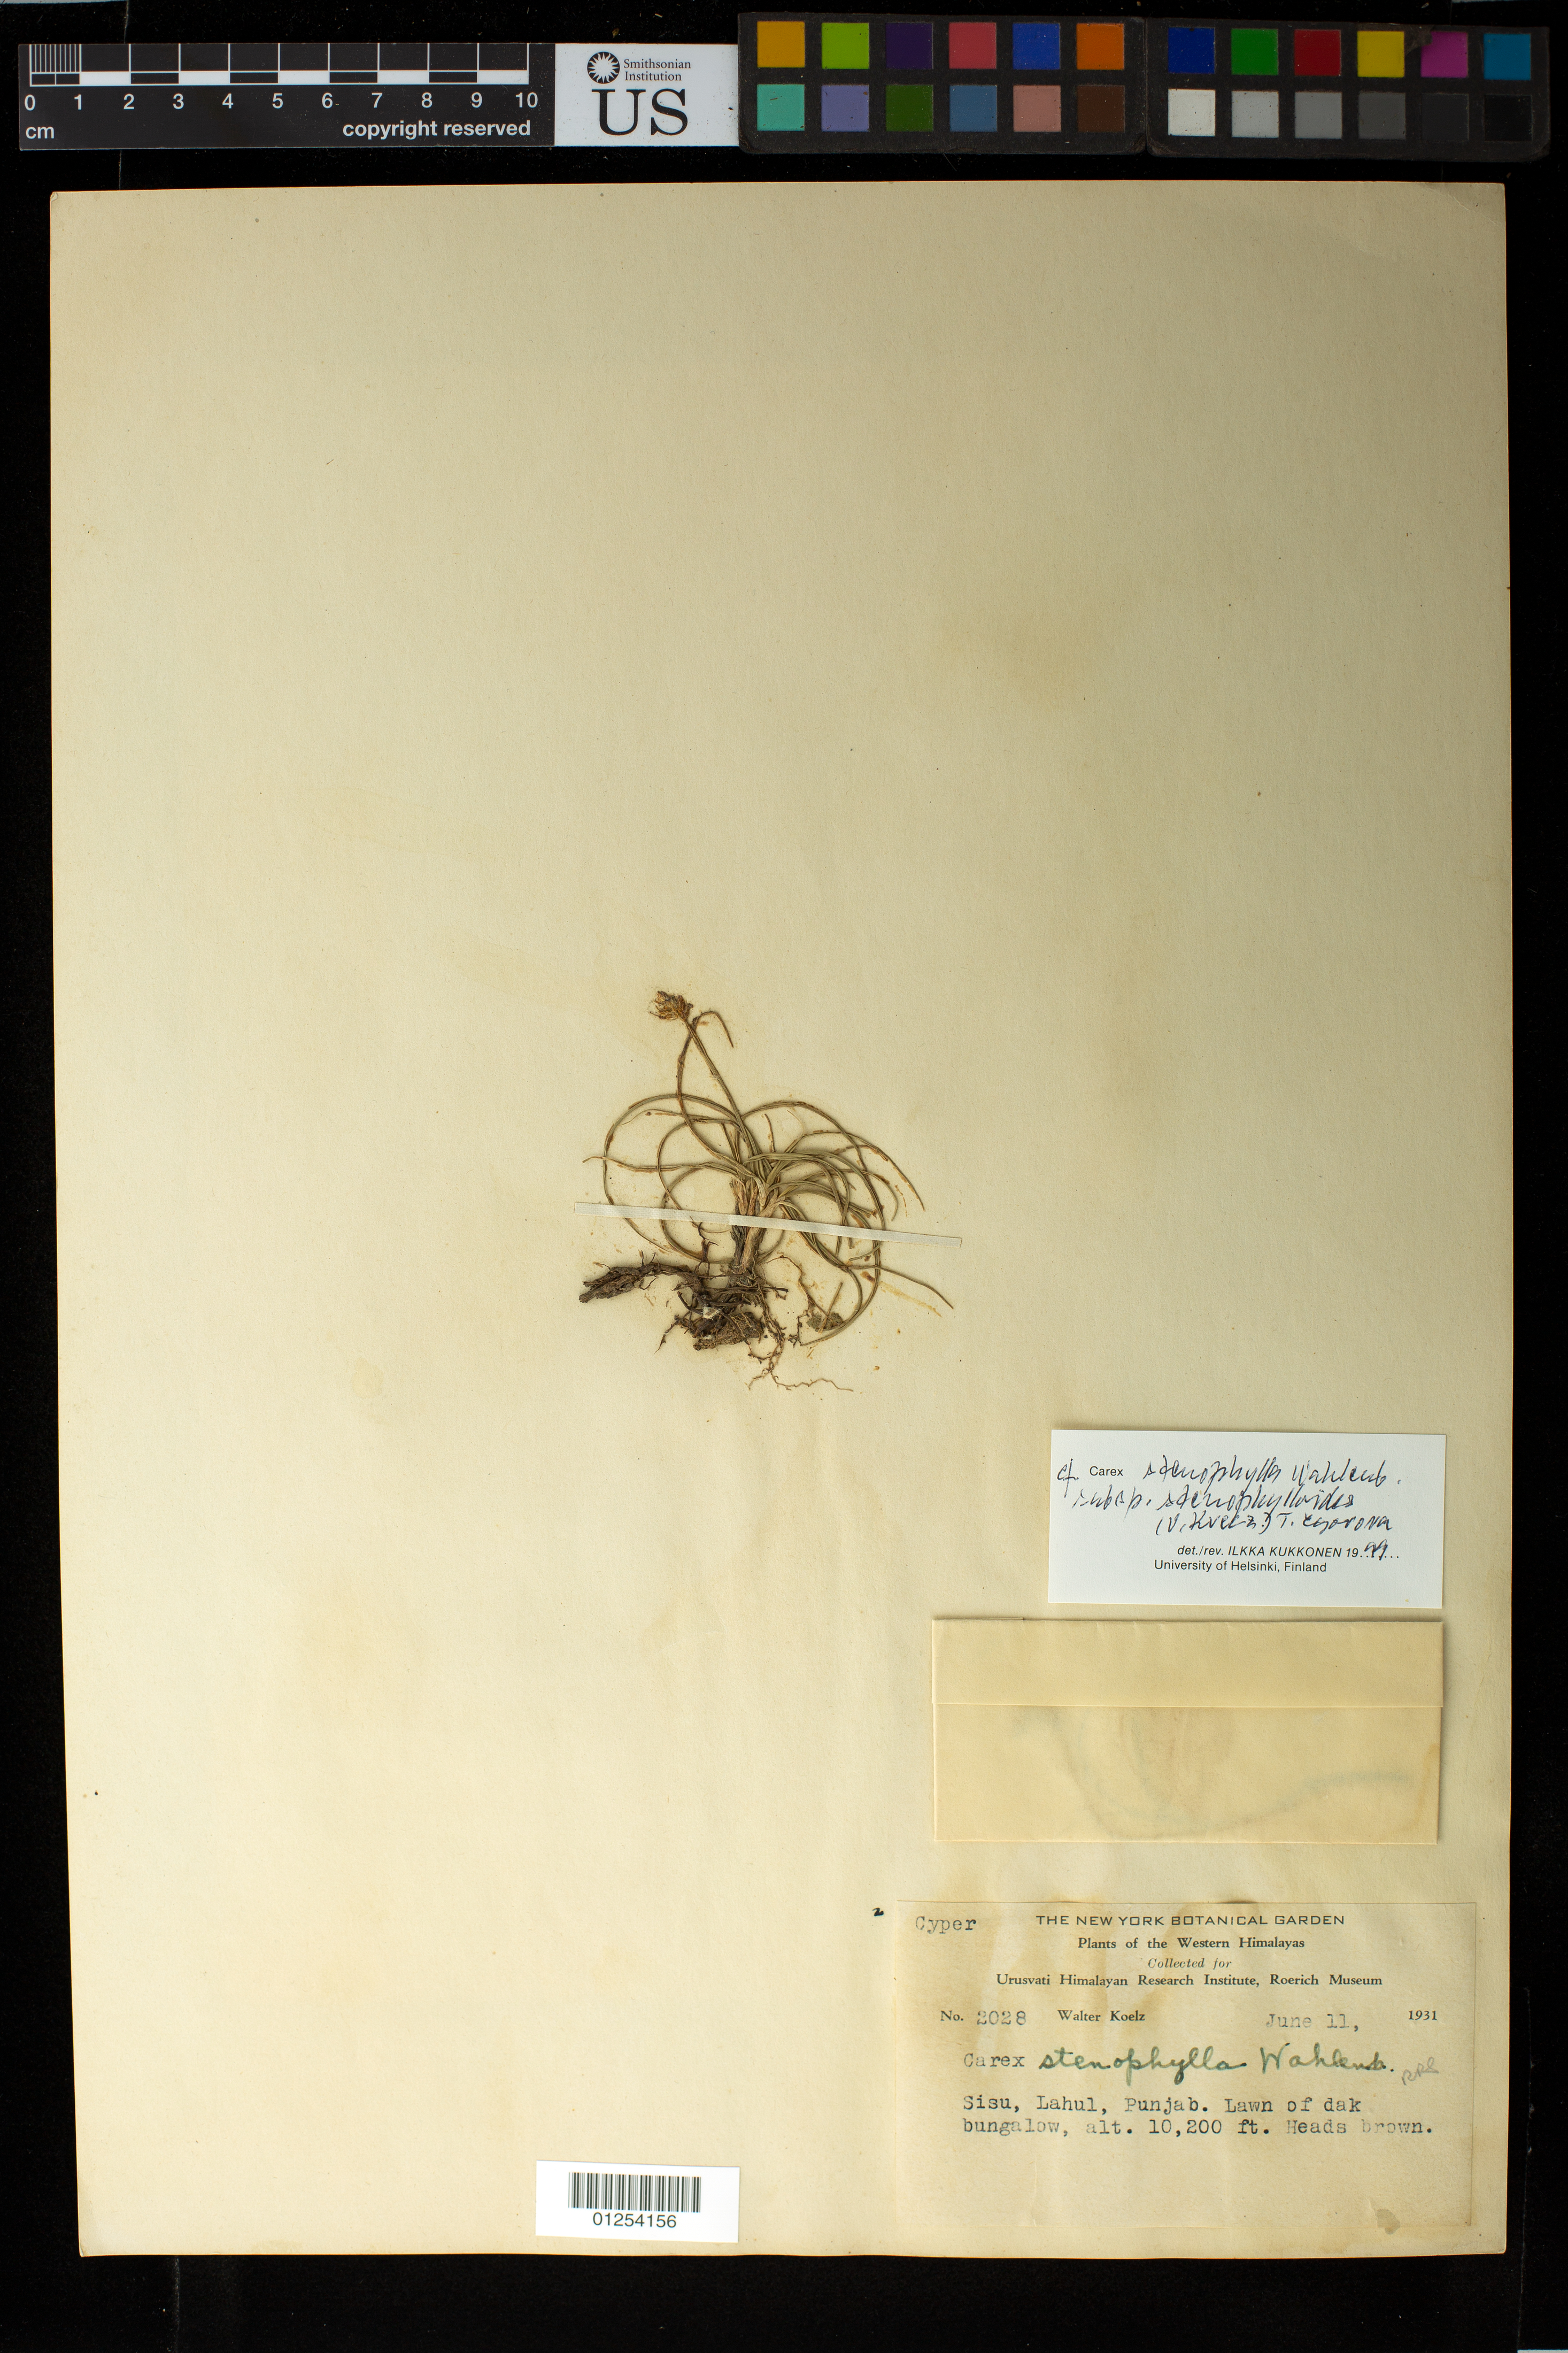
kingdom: Plantae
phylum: Tracheophyta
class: Liliopsida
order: Poales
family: Cyperaceae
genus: Carex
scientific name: Carex stenophylla subsp. stenophylloides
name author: (V.I. Krecz.) T.V. Egorova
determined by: Kukkonen, I.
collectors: W. N. Koelz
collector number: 2028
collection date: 1931-06-11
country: India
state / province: Punjab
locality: Sisu, Lahul, Punjab. Lawn of dak bungalow.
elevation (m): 3109